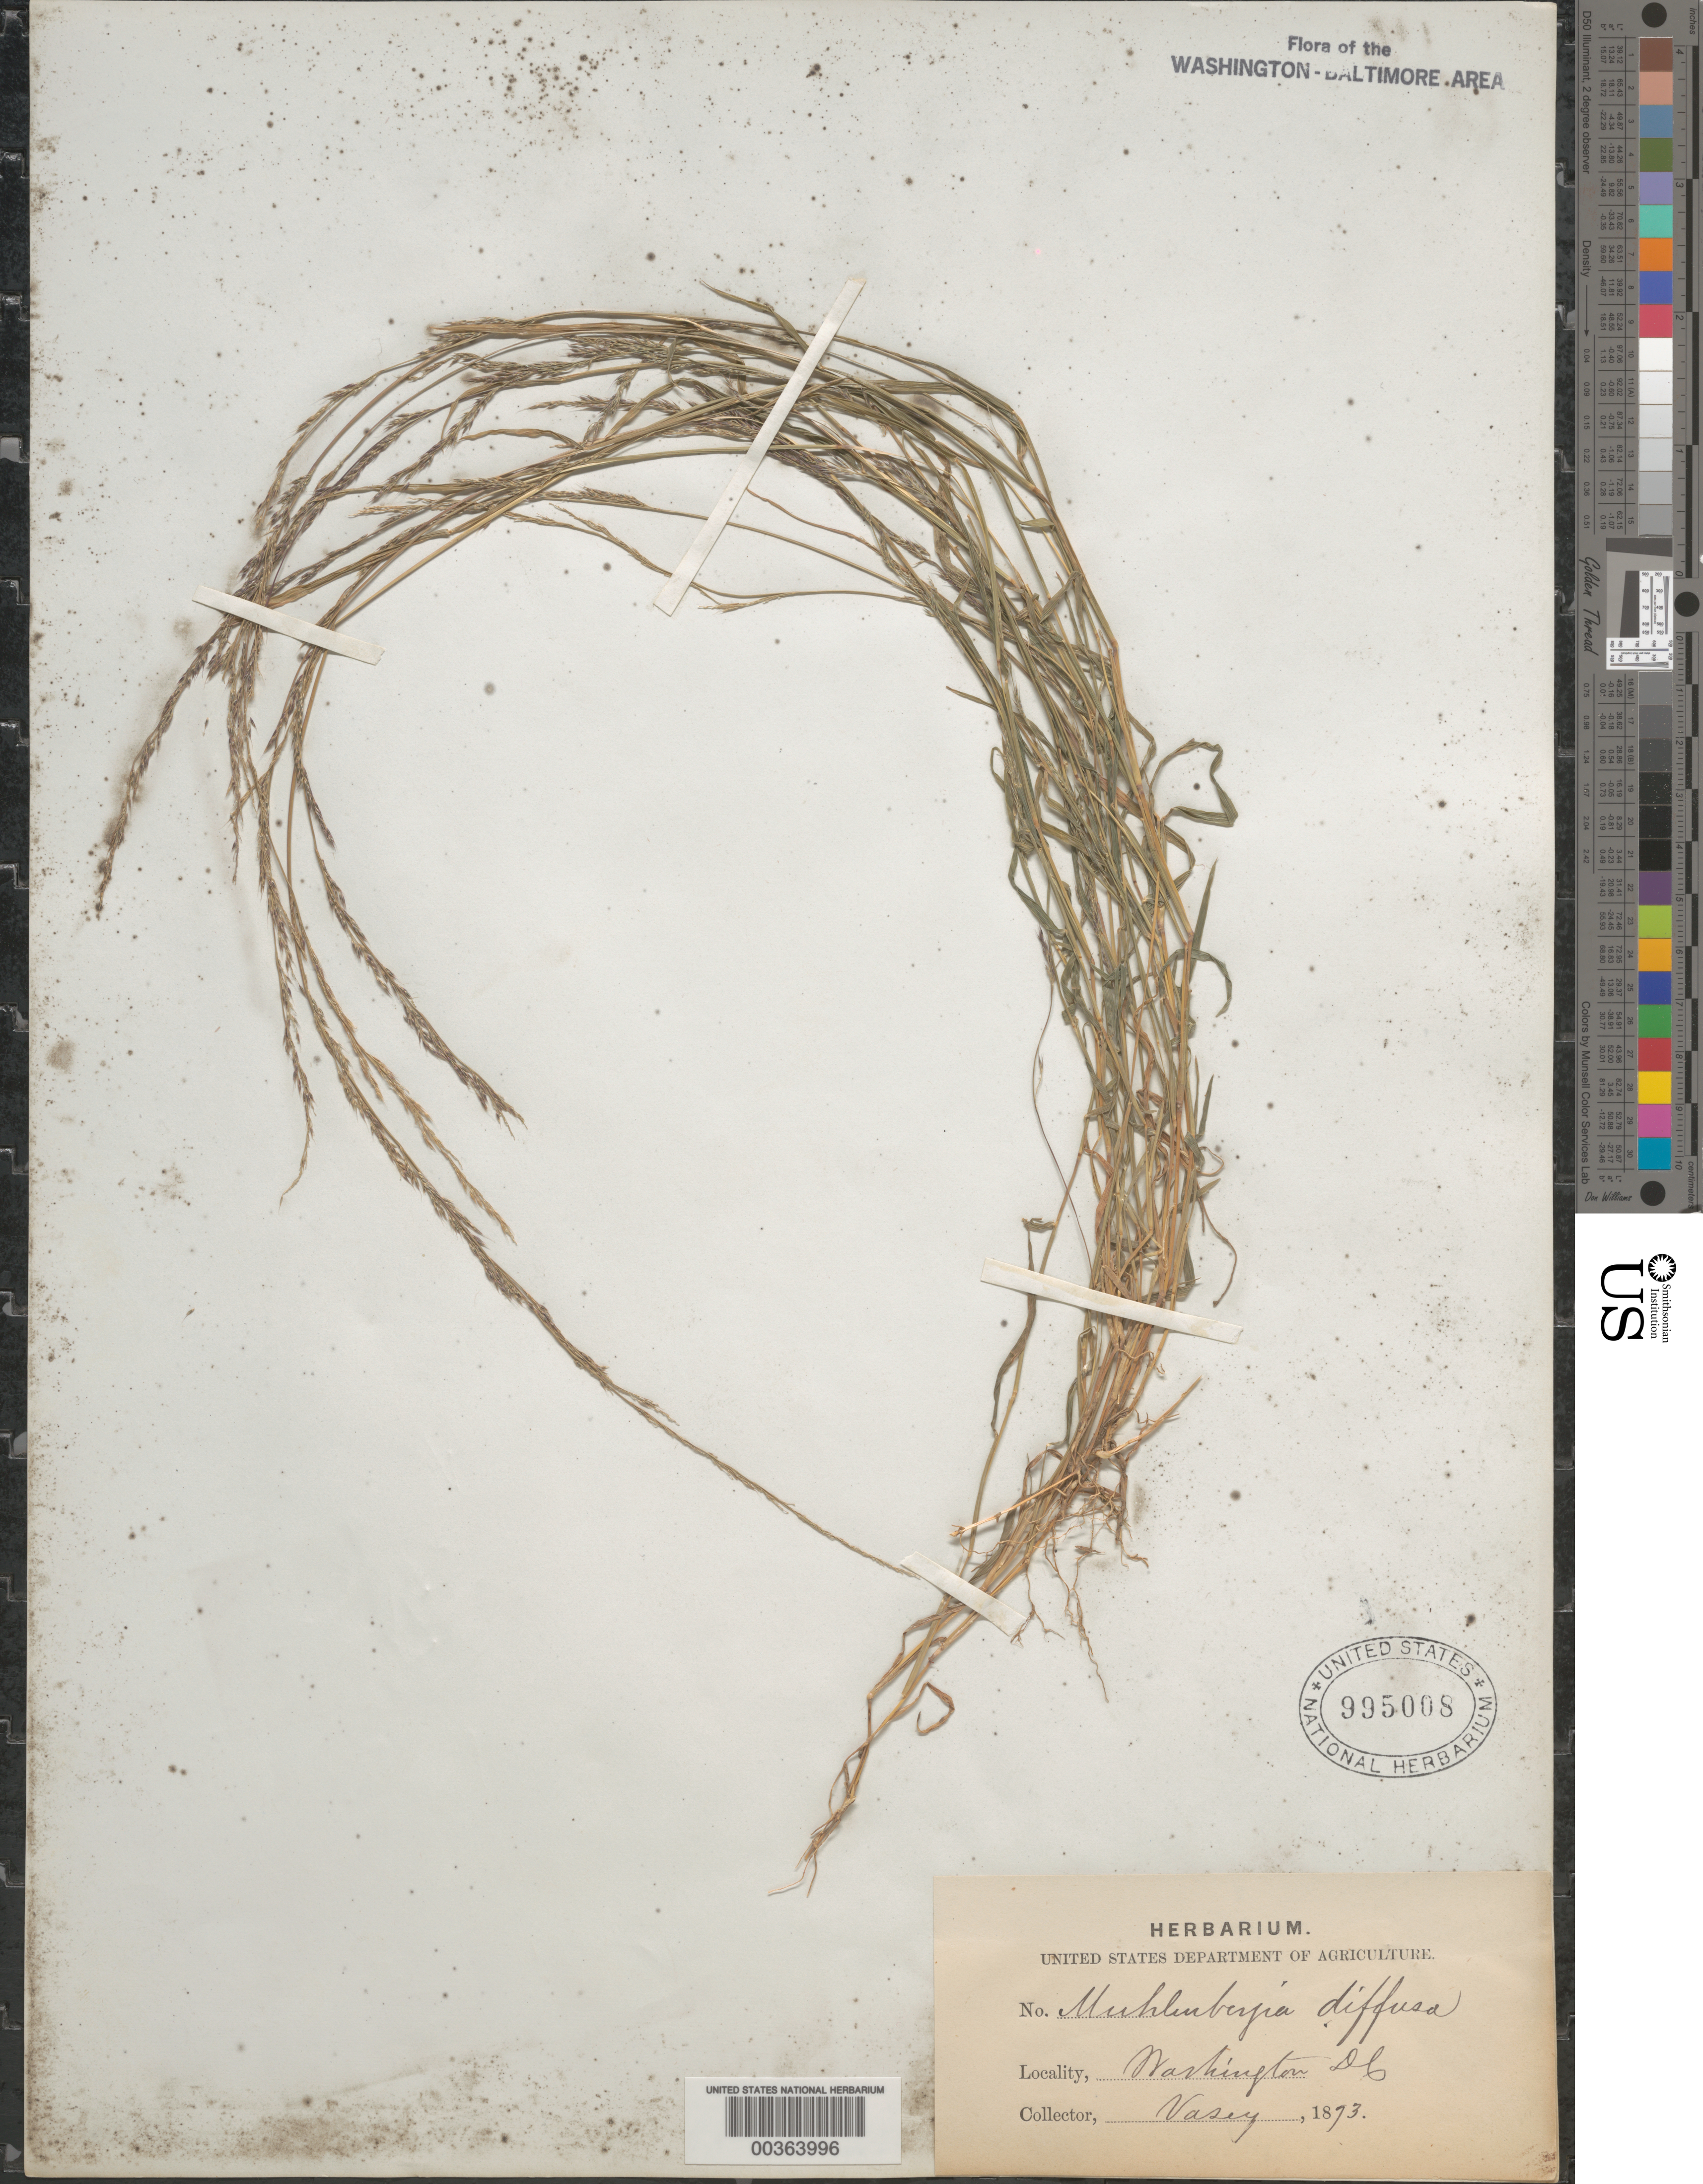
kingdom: Plantae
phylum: Tracheophyta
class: Liliopsida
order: Poales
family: Poaceae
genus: Muhlenbergia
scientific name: Muhlenbergia schreberi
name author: J.F. Gmel.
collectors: G. Vasey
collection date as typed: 1873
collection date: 1873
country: United States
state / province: District of Columbia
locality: Washington DC area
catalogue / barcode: US 995008